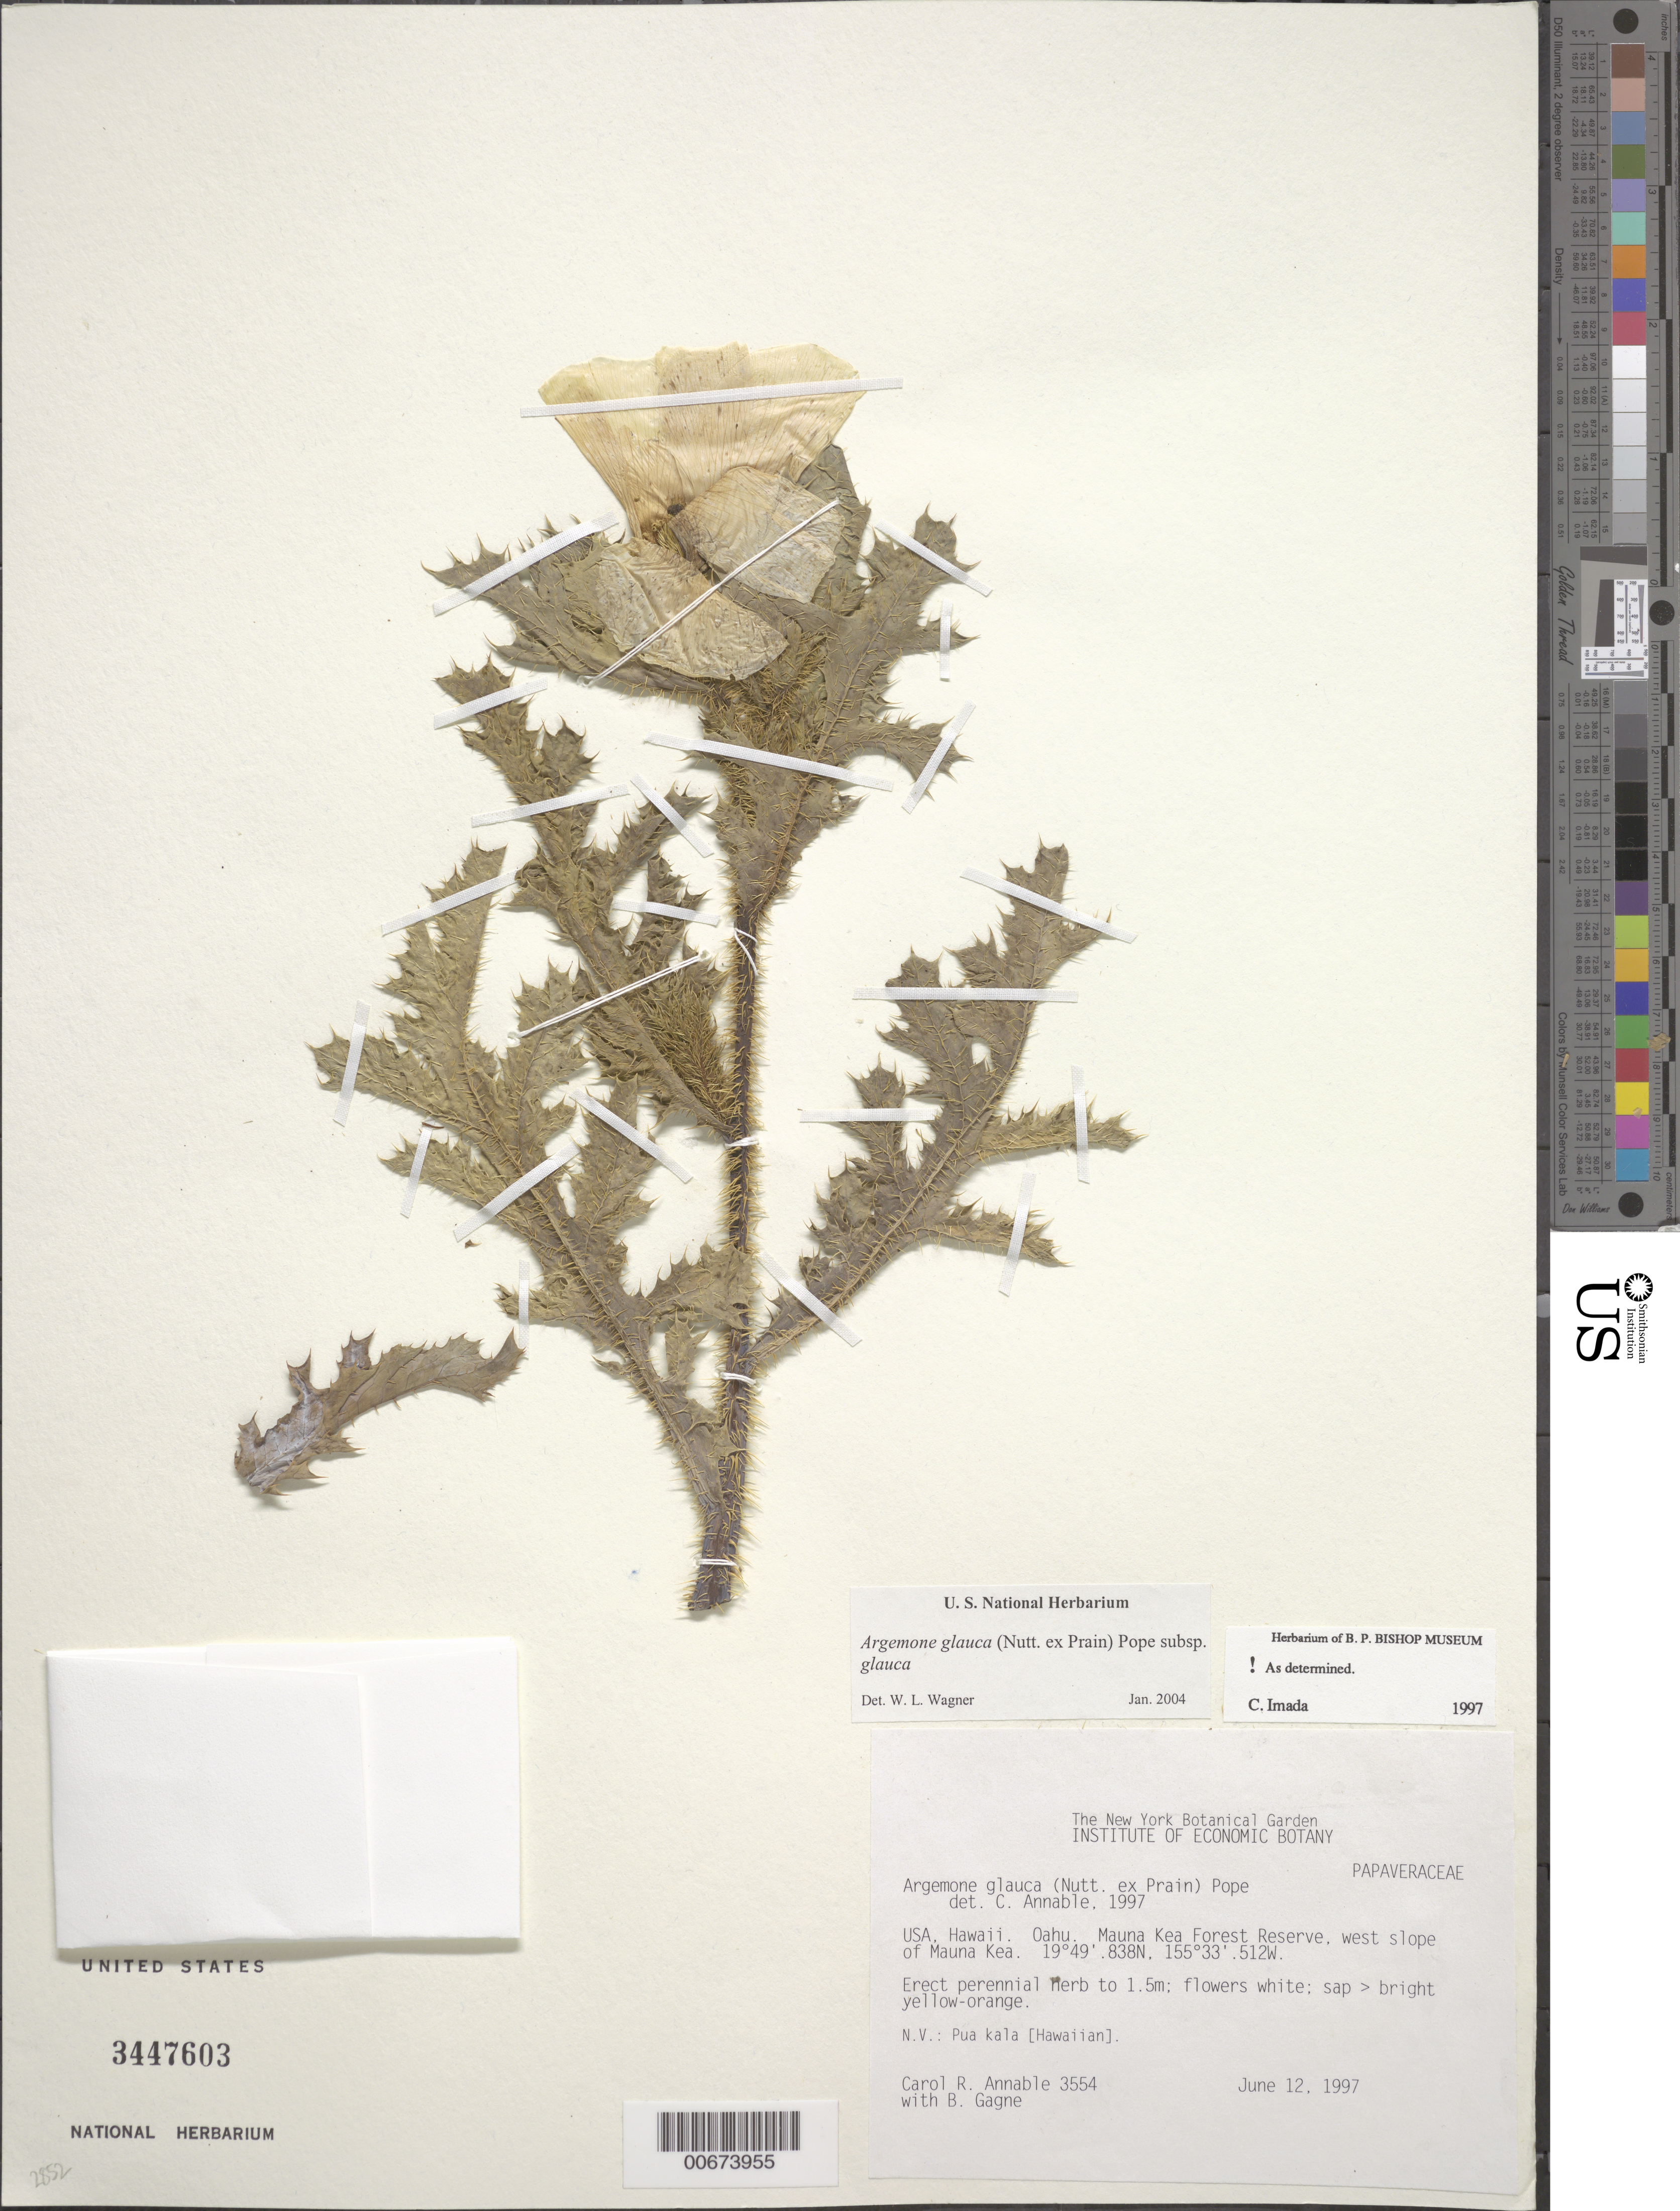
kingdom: Plantae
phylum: Tracheophyta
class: Magnoliopsida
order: Ranunculales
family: Papaveraceae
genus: Argemone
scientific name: Argemone glauca var. glauca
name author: (Nutt. ex Prain) Pope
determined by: Imada, C.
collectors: C. R. Annable & B. H. Gagné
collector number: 3554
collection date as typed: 12 Jun 1997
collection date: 1997-06-12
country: United States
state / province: Hawaii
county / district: Honolulu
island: Oahu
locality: Mauna Kea Forest Reserve, west slope of Mauna Kea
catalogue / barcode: US 3447603